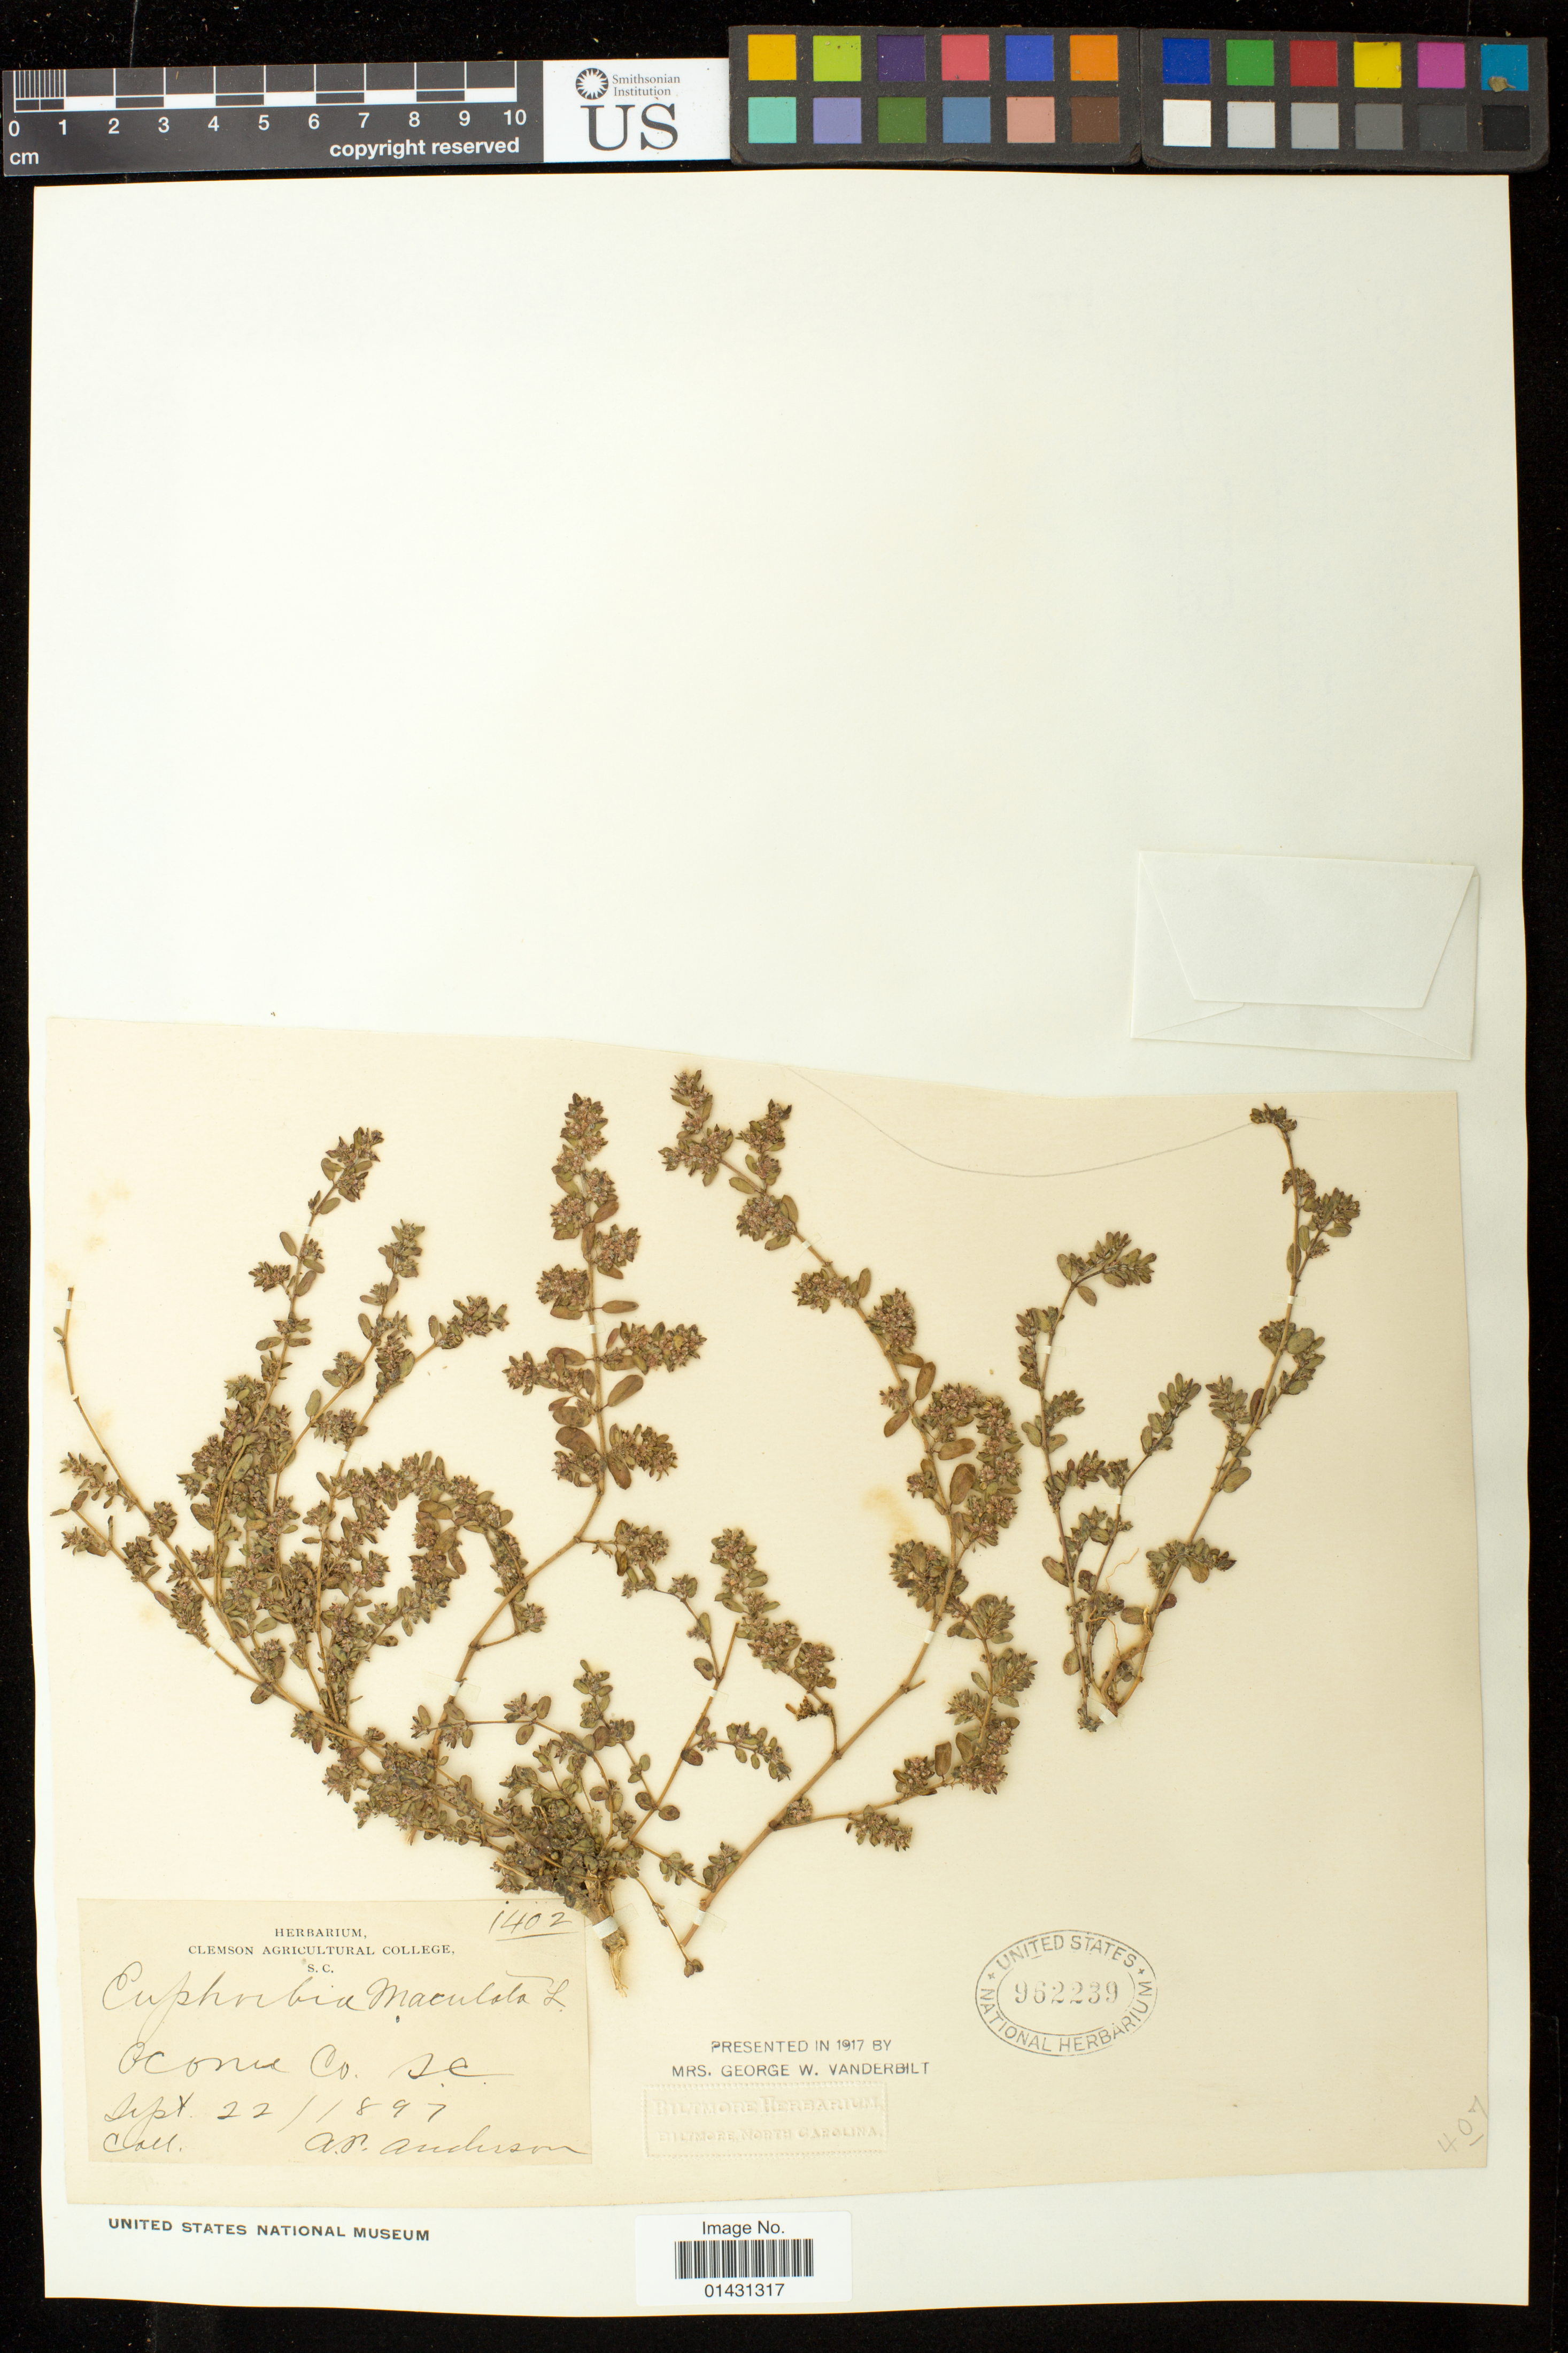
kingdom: Plantae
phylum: Tracheophyta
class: Magnoliopsida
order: Malpighiales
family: Euphorbiaceae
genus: Euphorbia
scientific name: Euphorbia maculata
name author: L.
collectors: A. P. Anderson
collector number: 1402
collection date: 1897-09-22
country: United States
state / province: South Carolina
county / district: Oconee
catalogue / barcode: US 962239